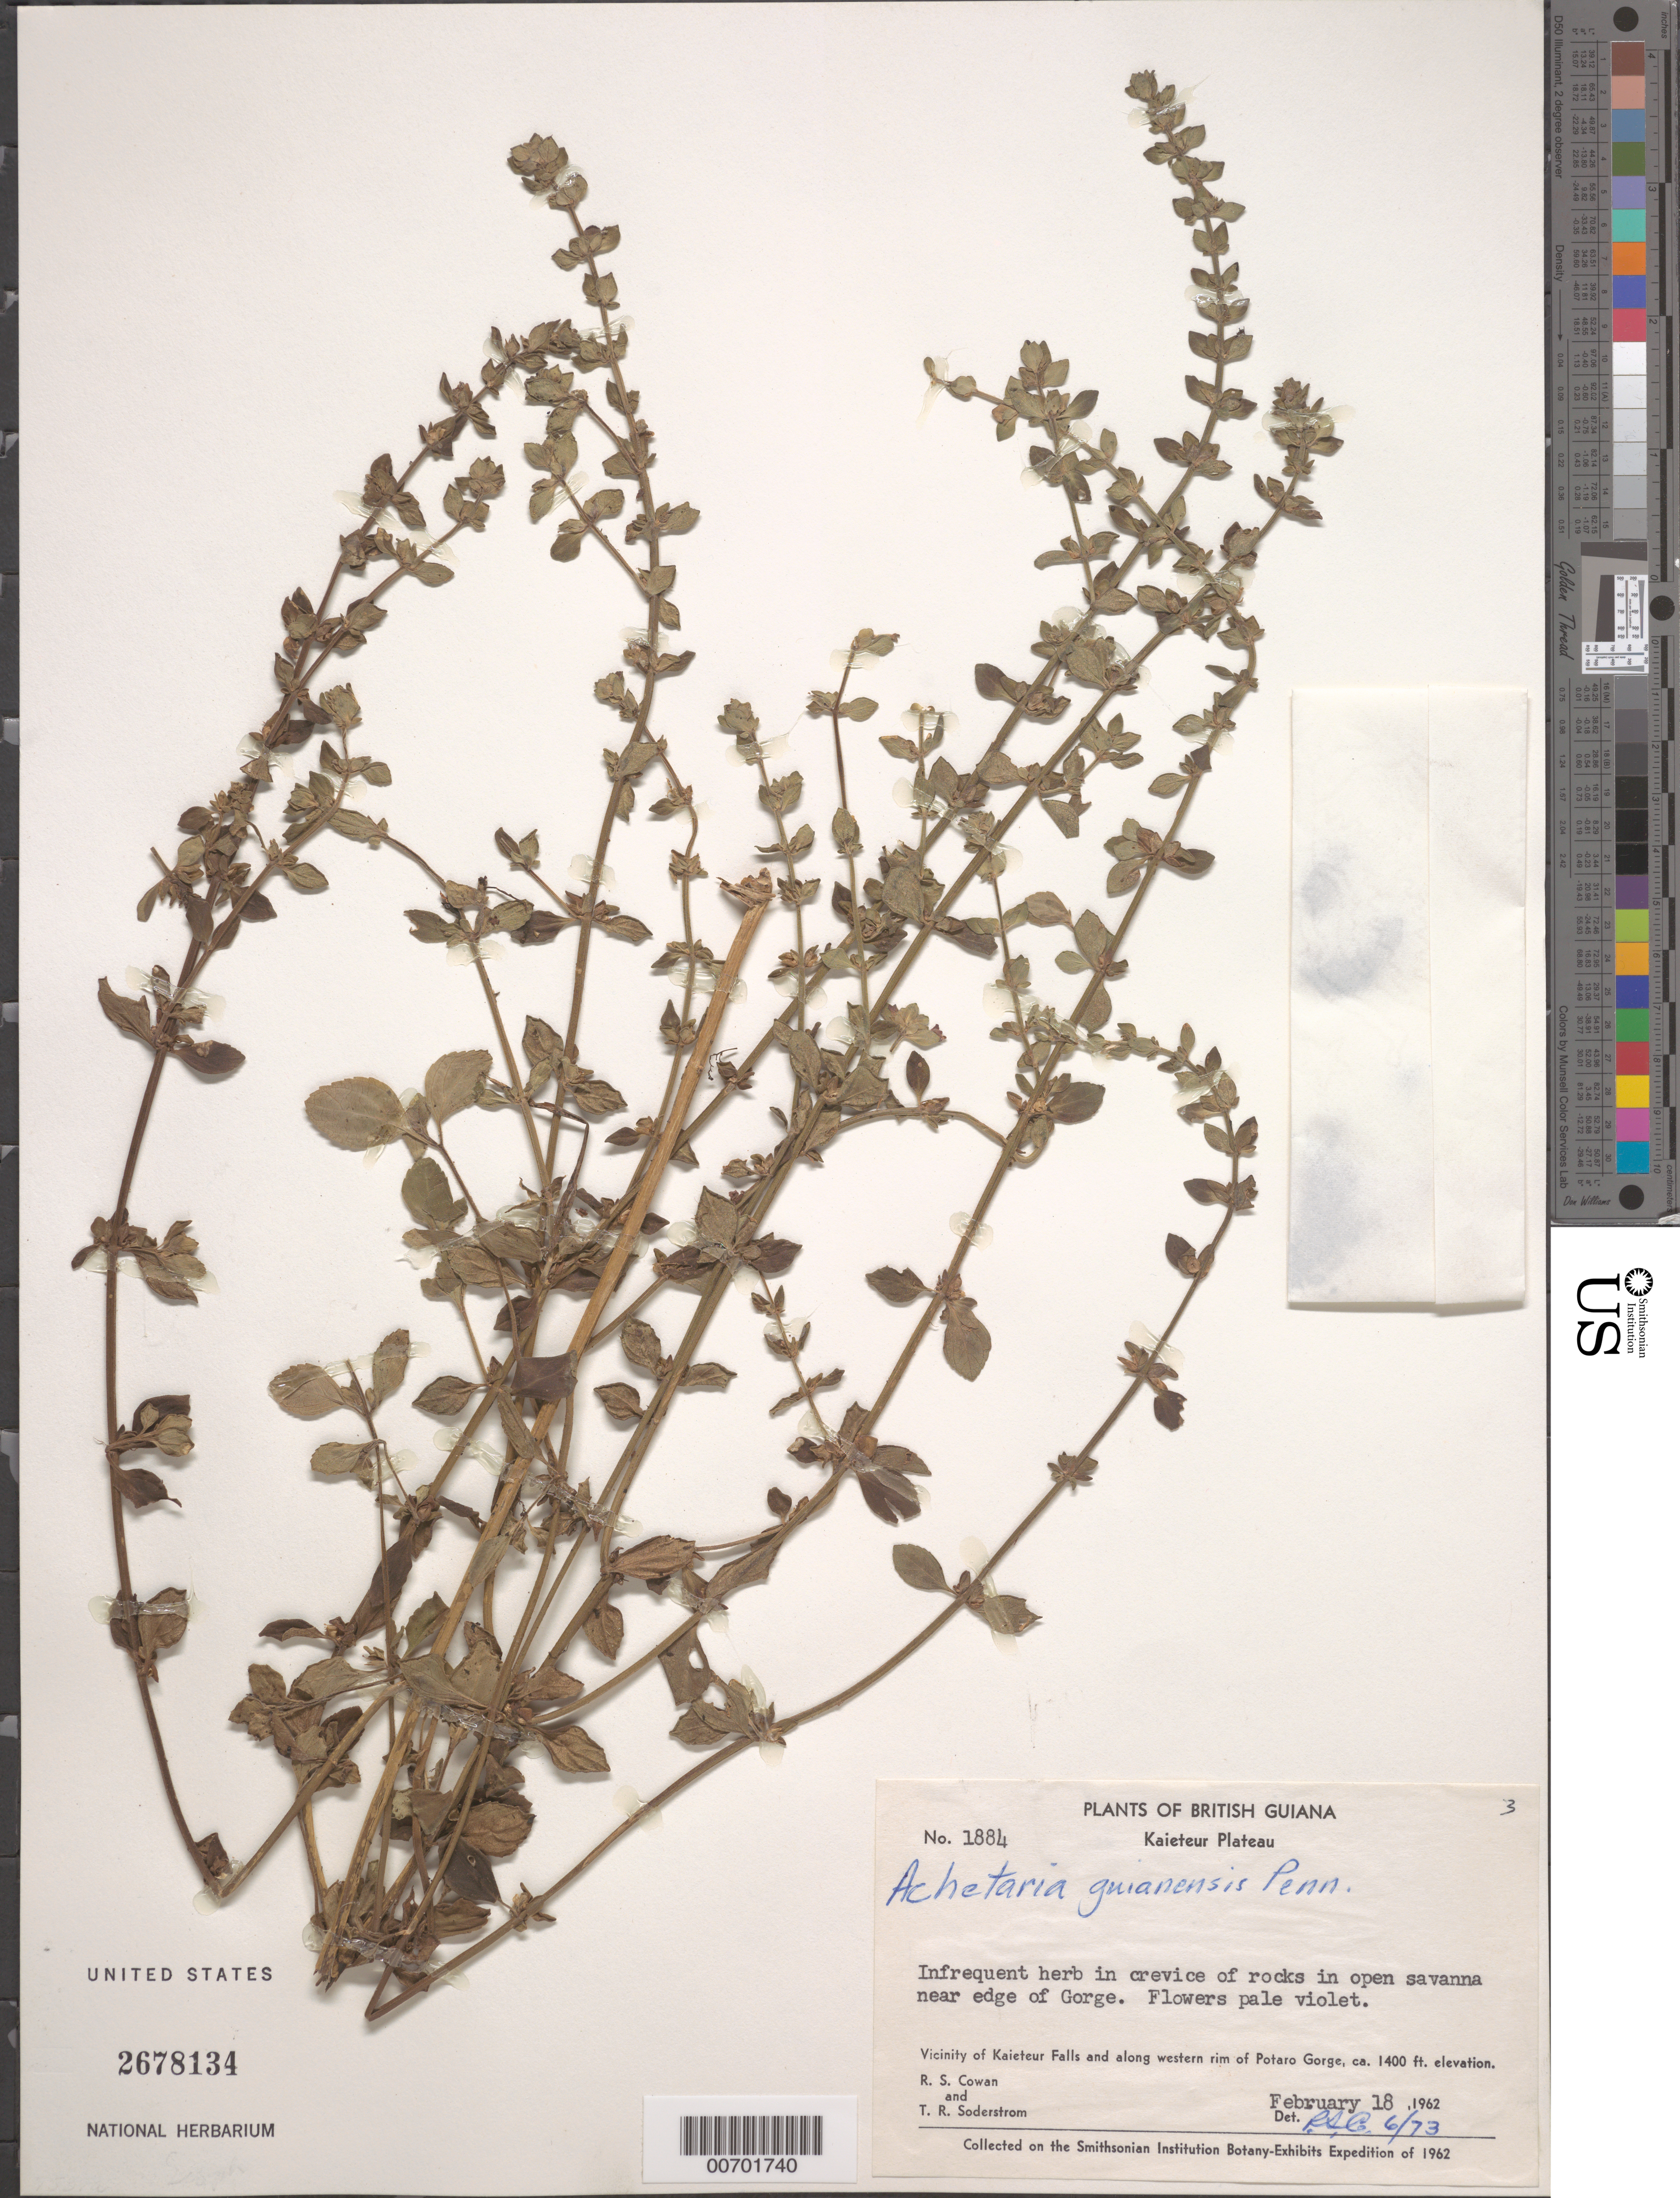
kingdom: Plantae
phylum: Tracheophyta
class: Magnoliopsida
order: Lamiales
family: Plantaginaceae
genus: Matourea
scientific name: Matourea scutellarioides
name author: (Benth.) Colletta & V.C. Souza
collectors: R. S. Cowan & T. R. Soderstrom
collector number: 1884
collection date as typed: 18-Feb-62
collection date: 1962-02-18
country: Guyana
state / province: Potaro-Siparuni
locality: Kaieteur Plateau, vicinity of Kaieteur Falls and western rim of Potaro Gorge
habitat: In crevice of rocks in open savanna near edge of Gorge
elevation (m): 427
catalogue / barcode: US 2678134